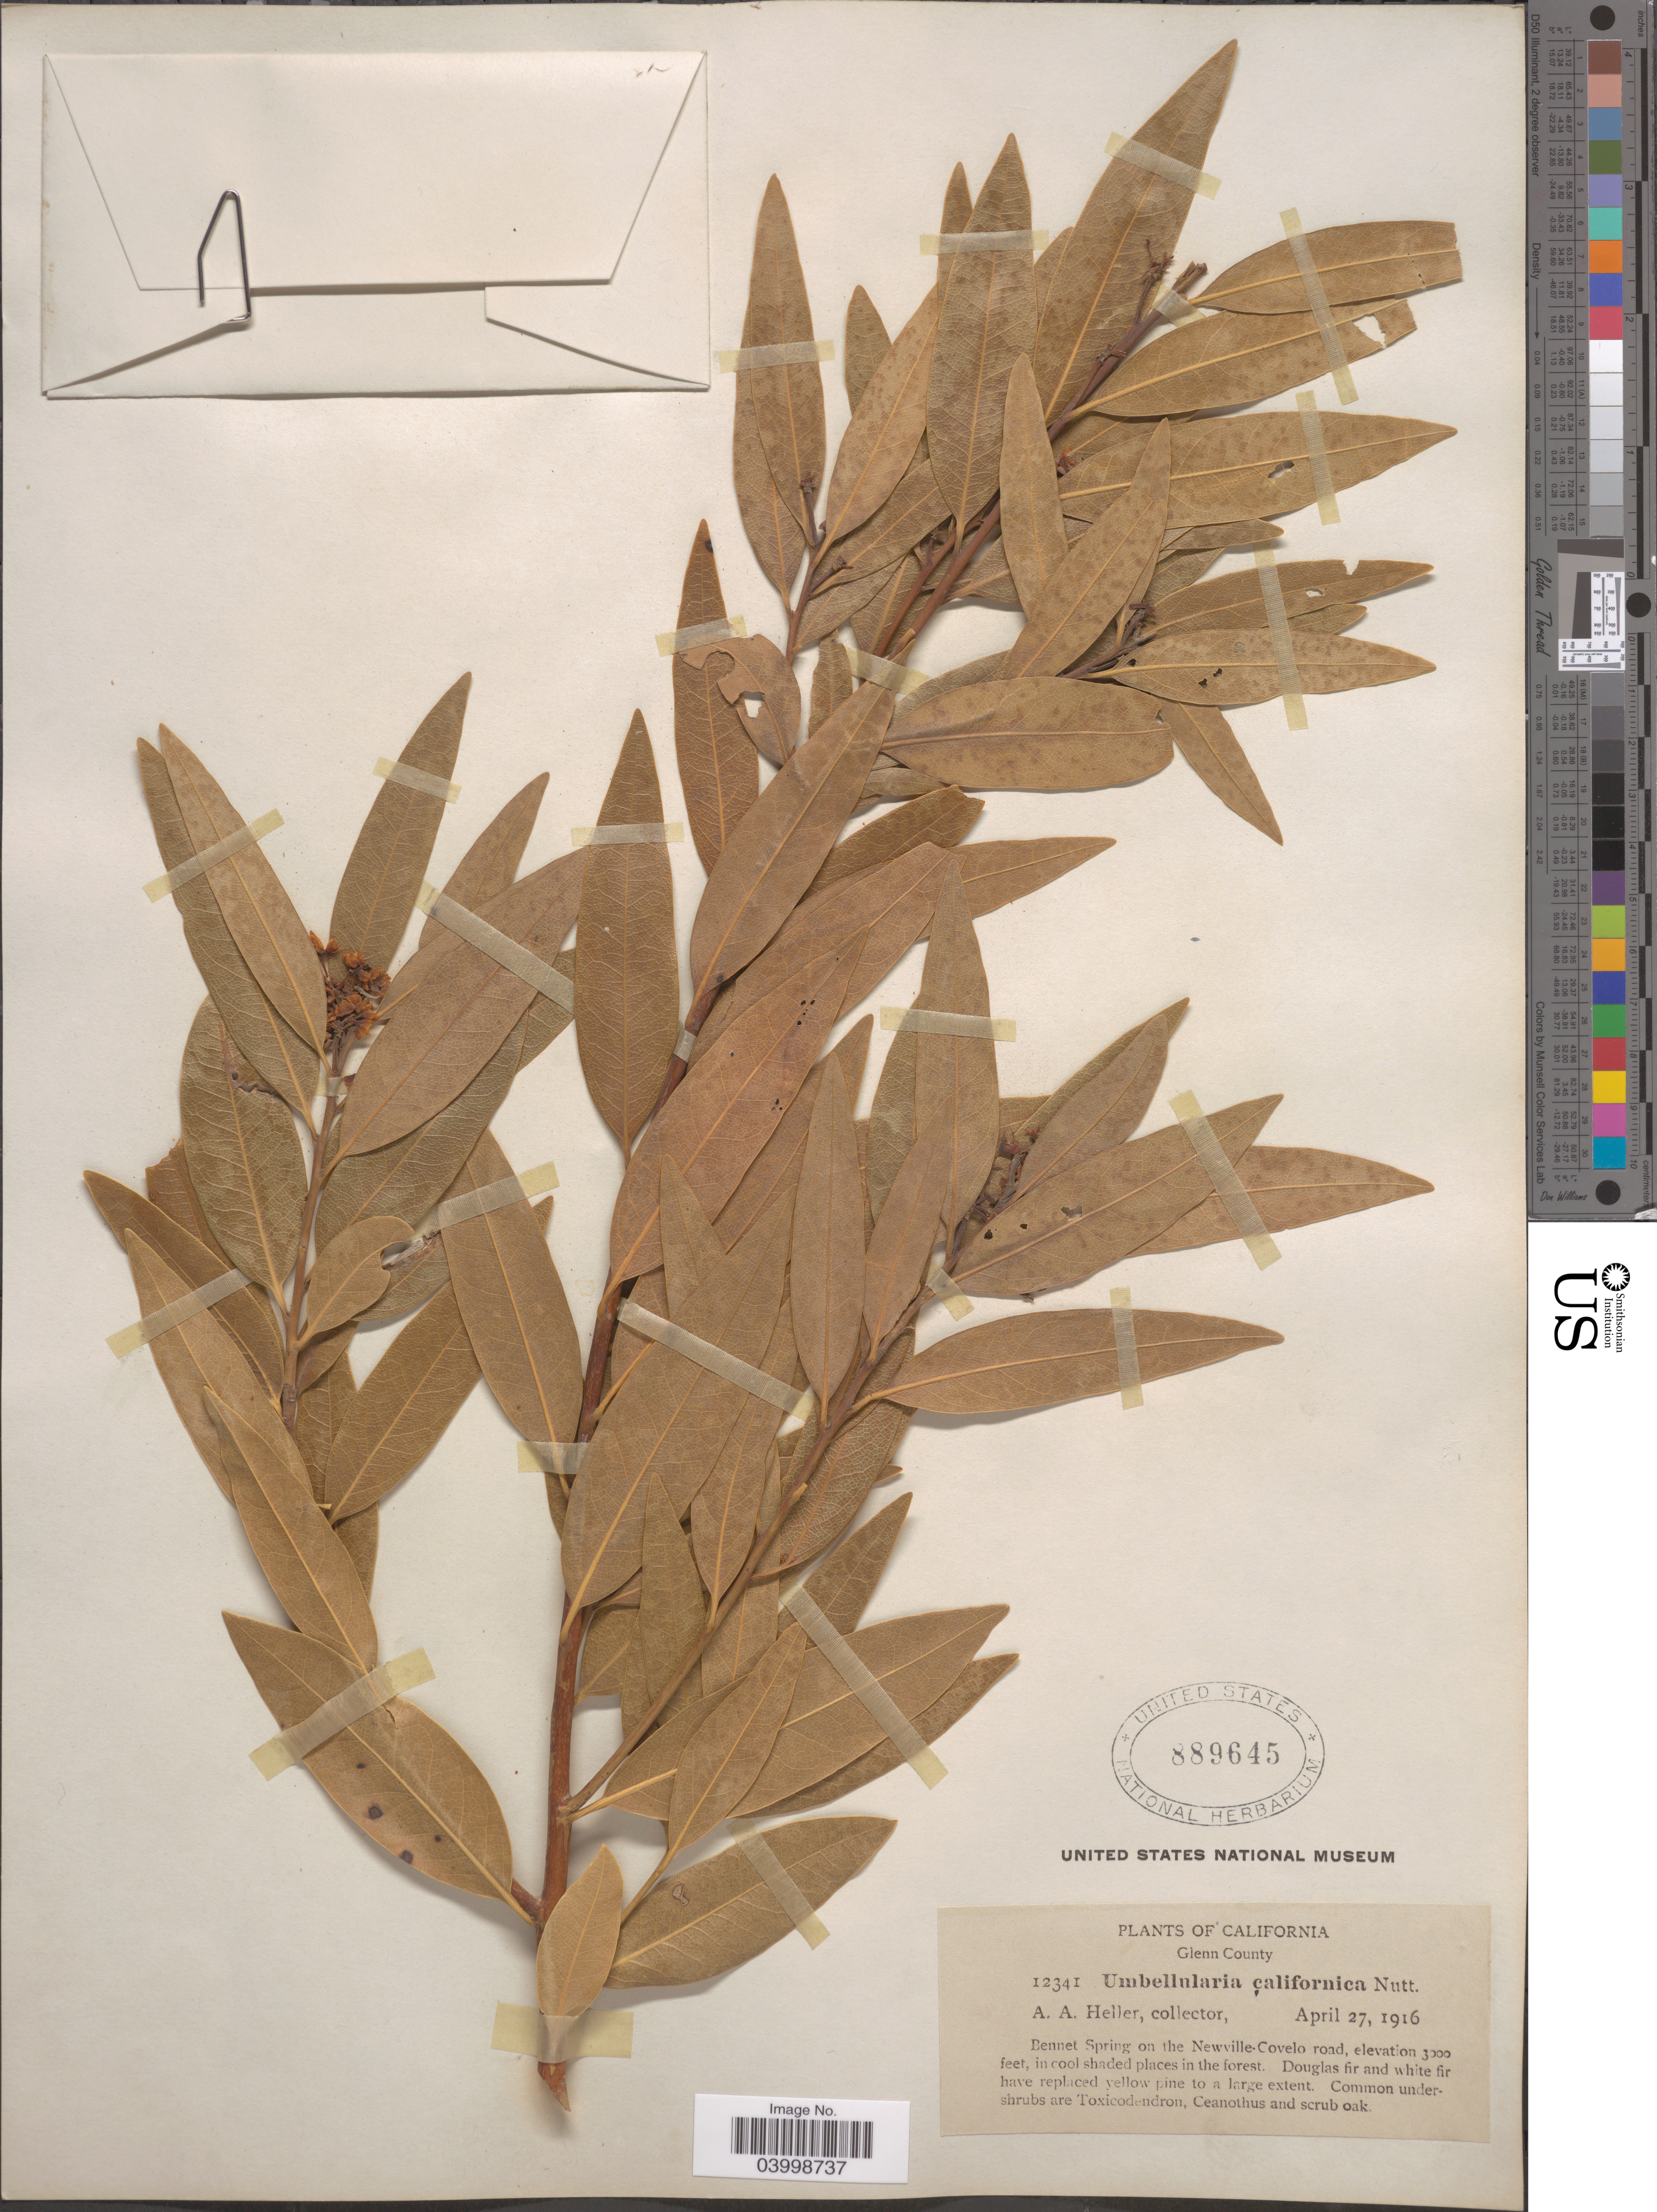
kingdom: Plantae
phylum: Tracheophyta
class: Magnoliopsida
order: Laurales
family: Lauraceae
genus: Umbellularia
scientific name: Umbellularia californica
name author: (Hook. & Arn.) Nutt.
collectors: A. A. Heller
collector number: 12341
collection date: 1916-04-27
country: United States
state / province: California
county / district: Glenn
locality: Glenn County. Bennet Spring on the Newville-Covelo road, in cool shaded places in the forest.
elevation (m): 914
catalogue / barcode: US 889645